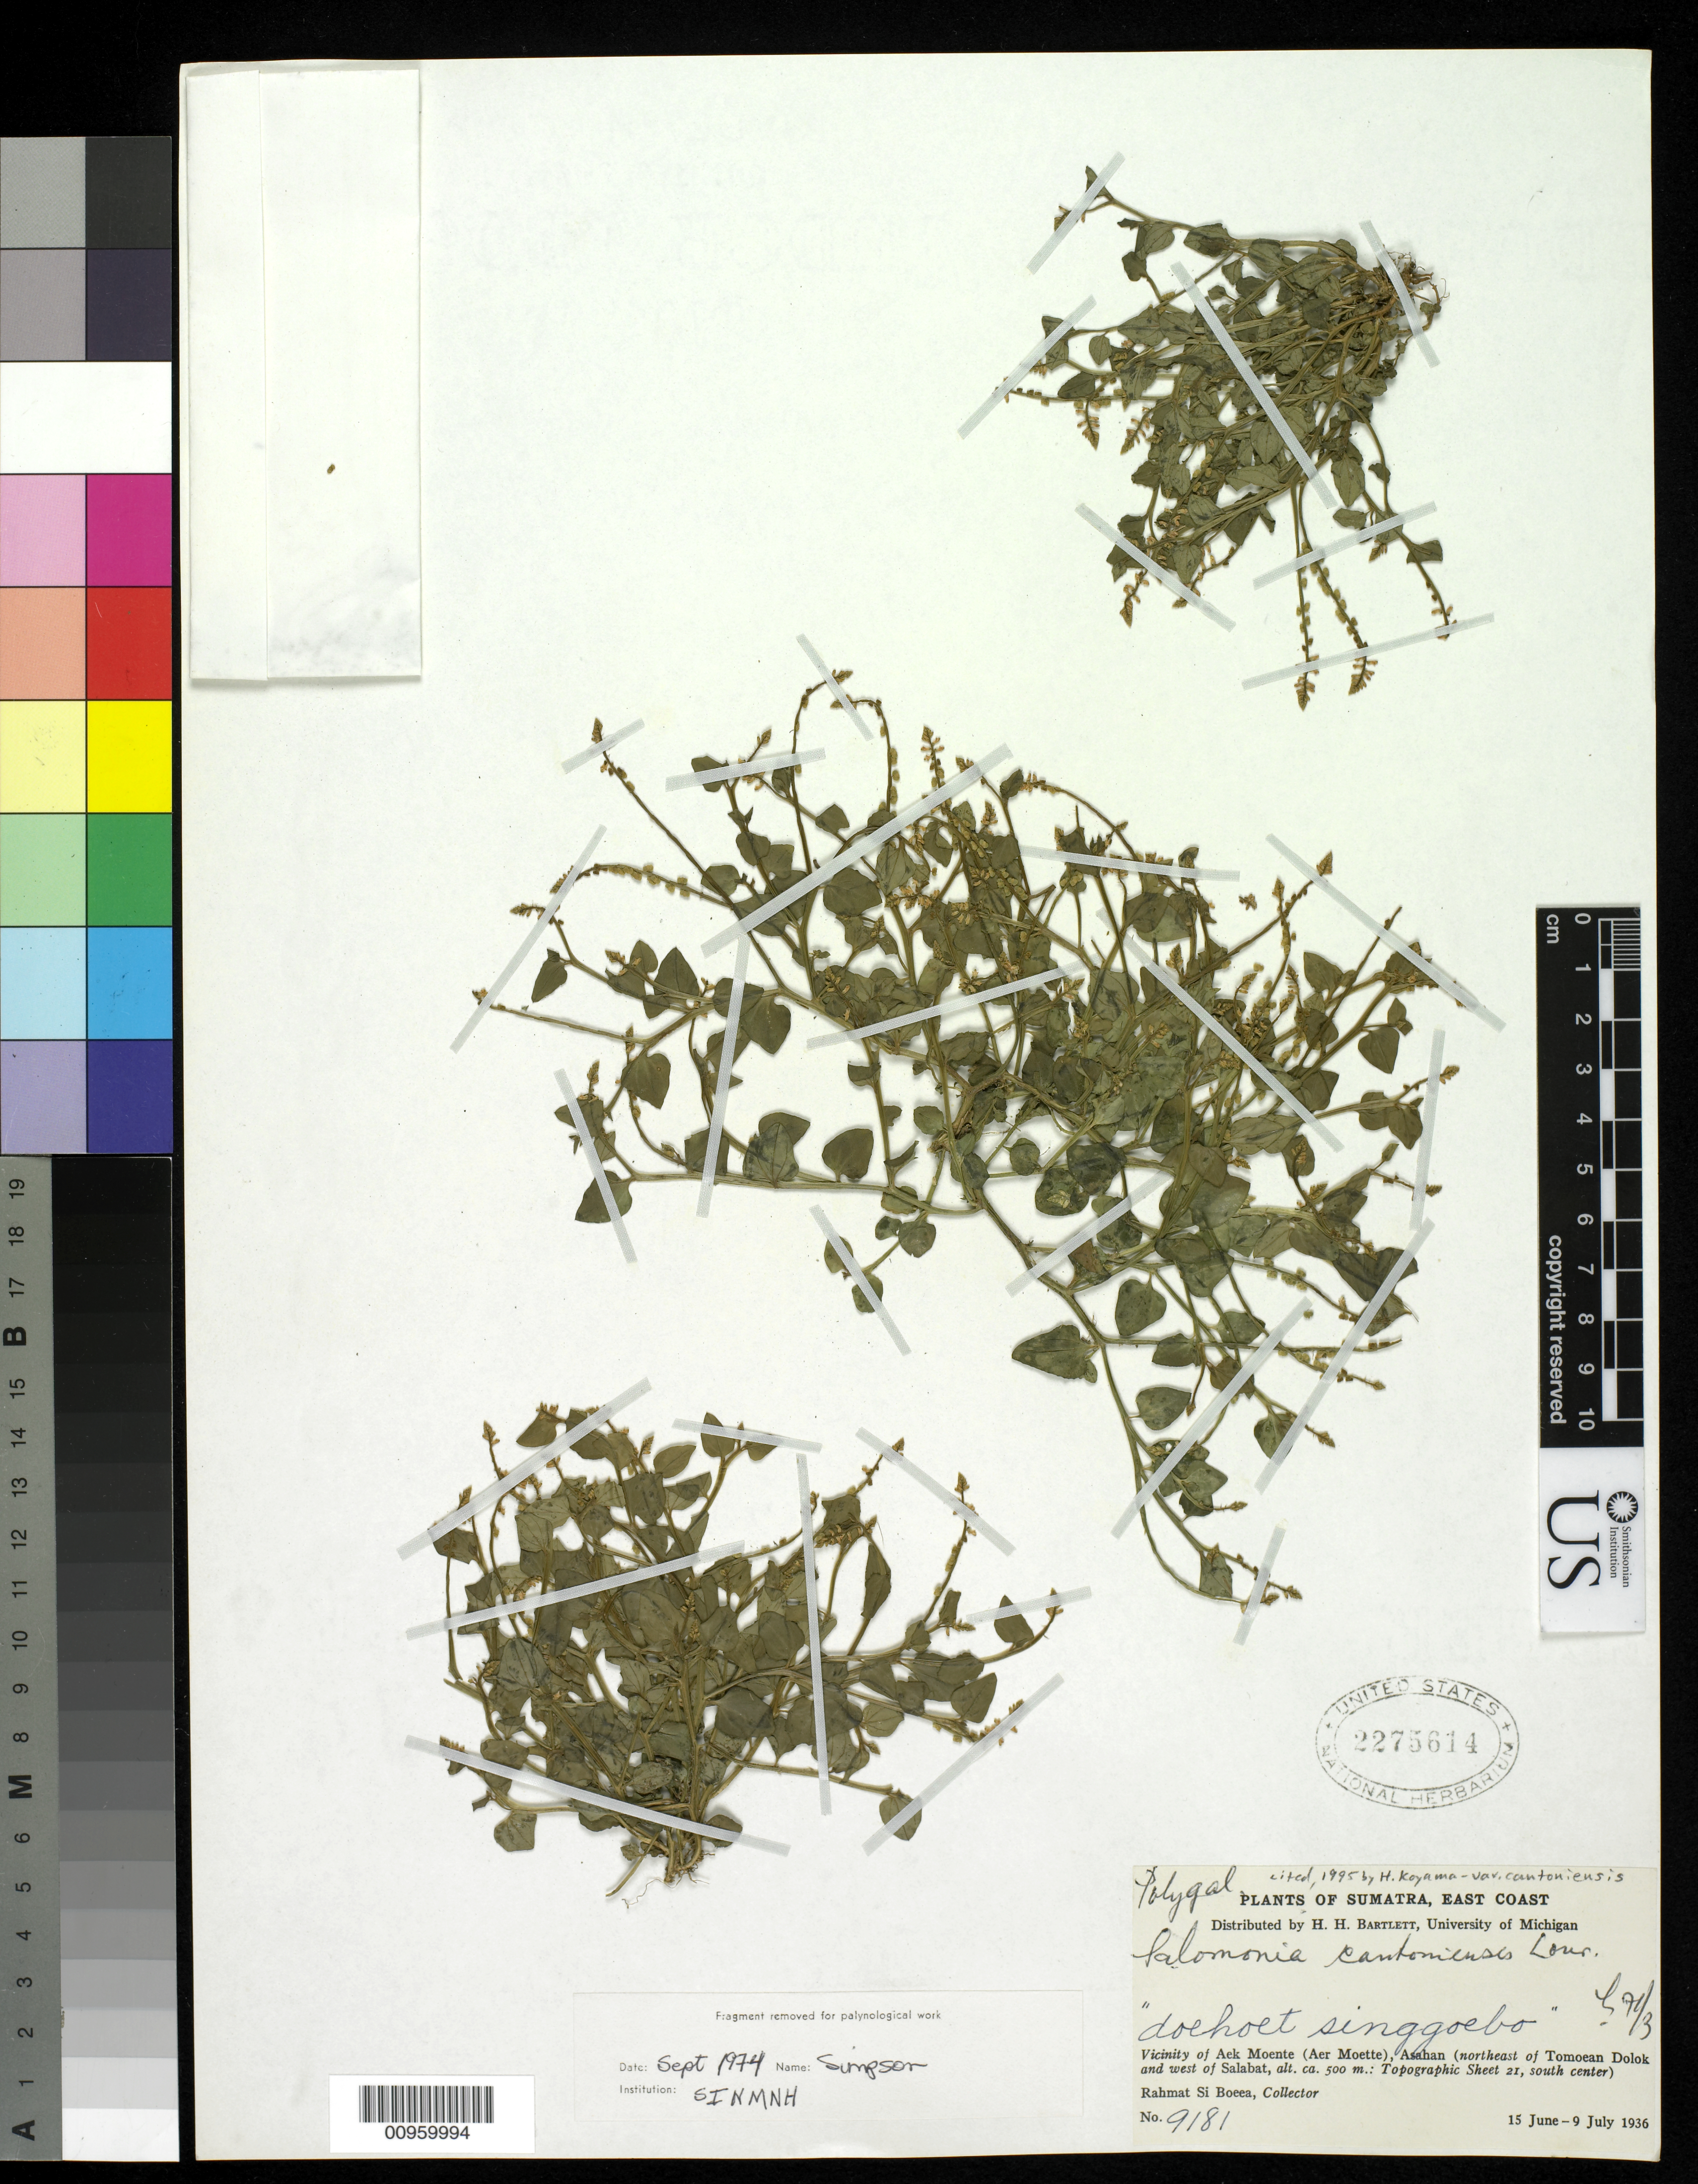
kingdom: Plantae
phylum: Tracheophyta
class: Magnoliopsida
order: Fabales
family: Polygalaceae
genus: Salomonia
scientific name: Salomonia cantoniensis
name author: Lour.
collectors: Rahmat Si Boeea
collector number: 9181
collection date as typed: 15 Jun 1936 to 09 Jul 1936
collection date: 1936-06-15/1936-07-09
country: Indonesia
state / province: Sumatra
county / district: Aceh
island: Sumatra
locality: Aek Moente (Aer Moette), Asahan (NE of Tomoean Dolok and W of Salabat). North Sumatra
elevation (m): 500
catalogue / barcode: US 2275614